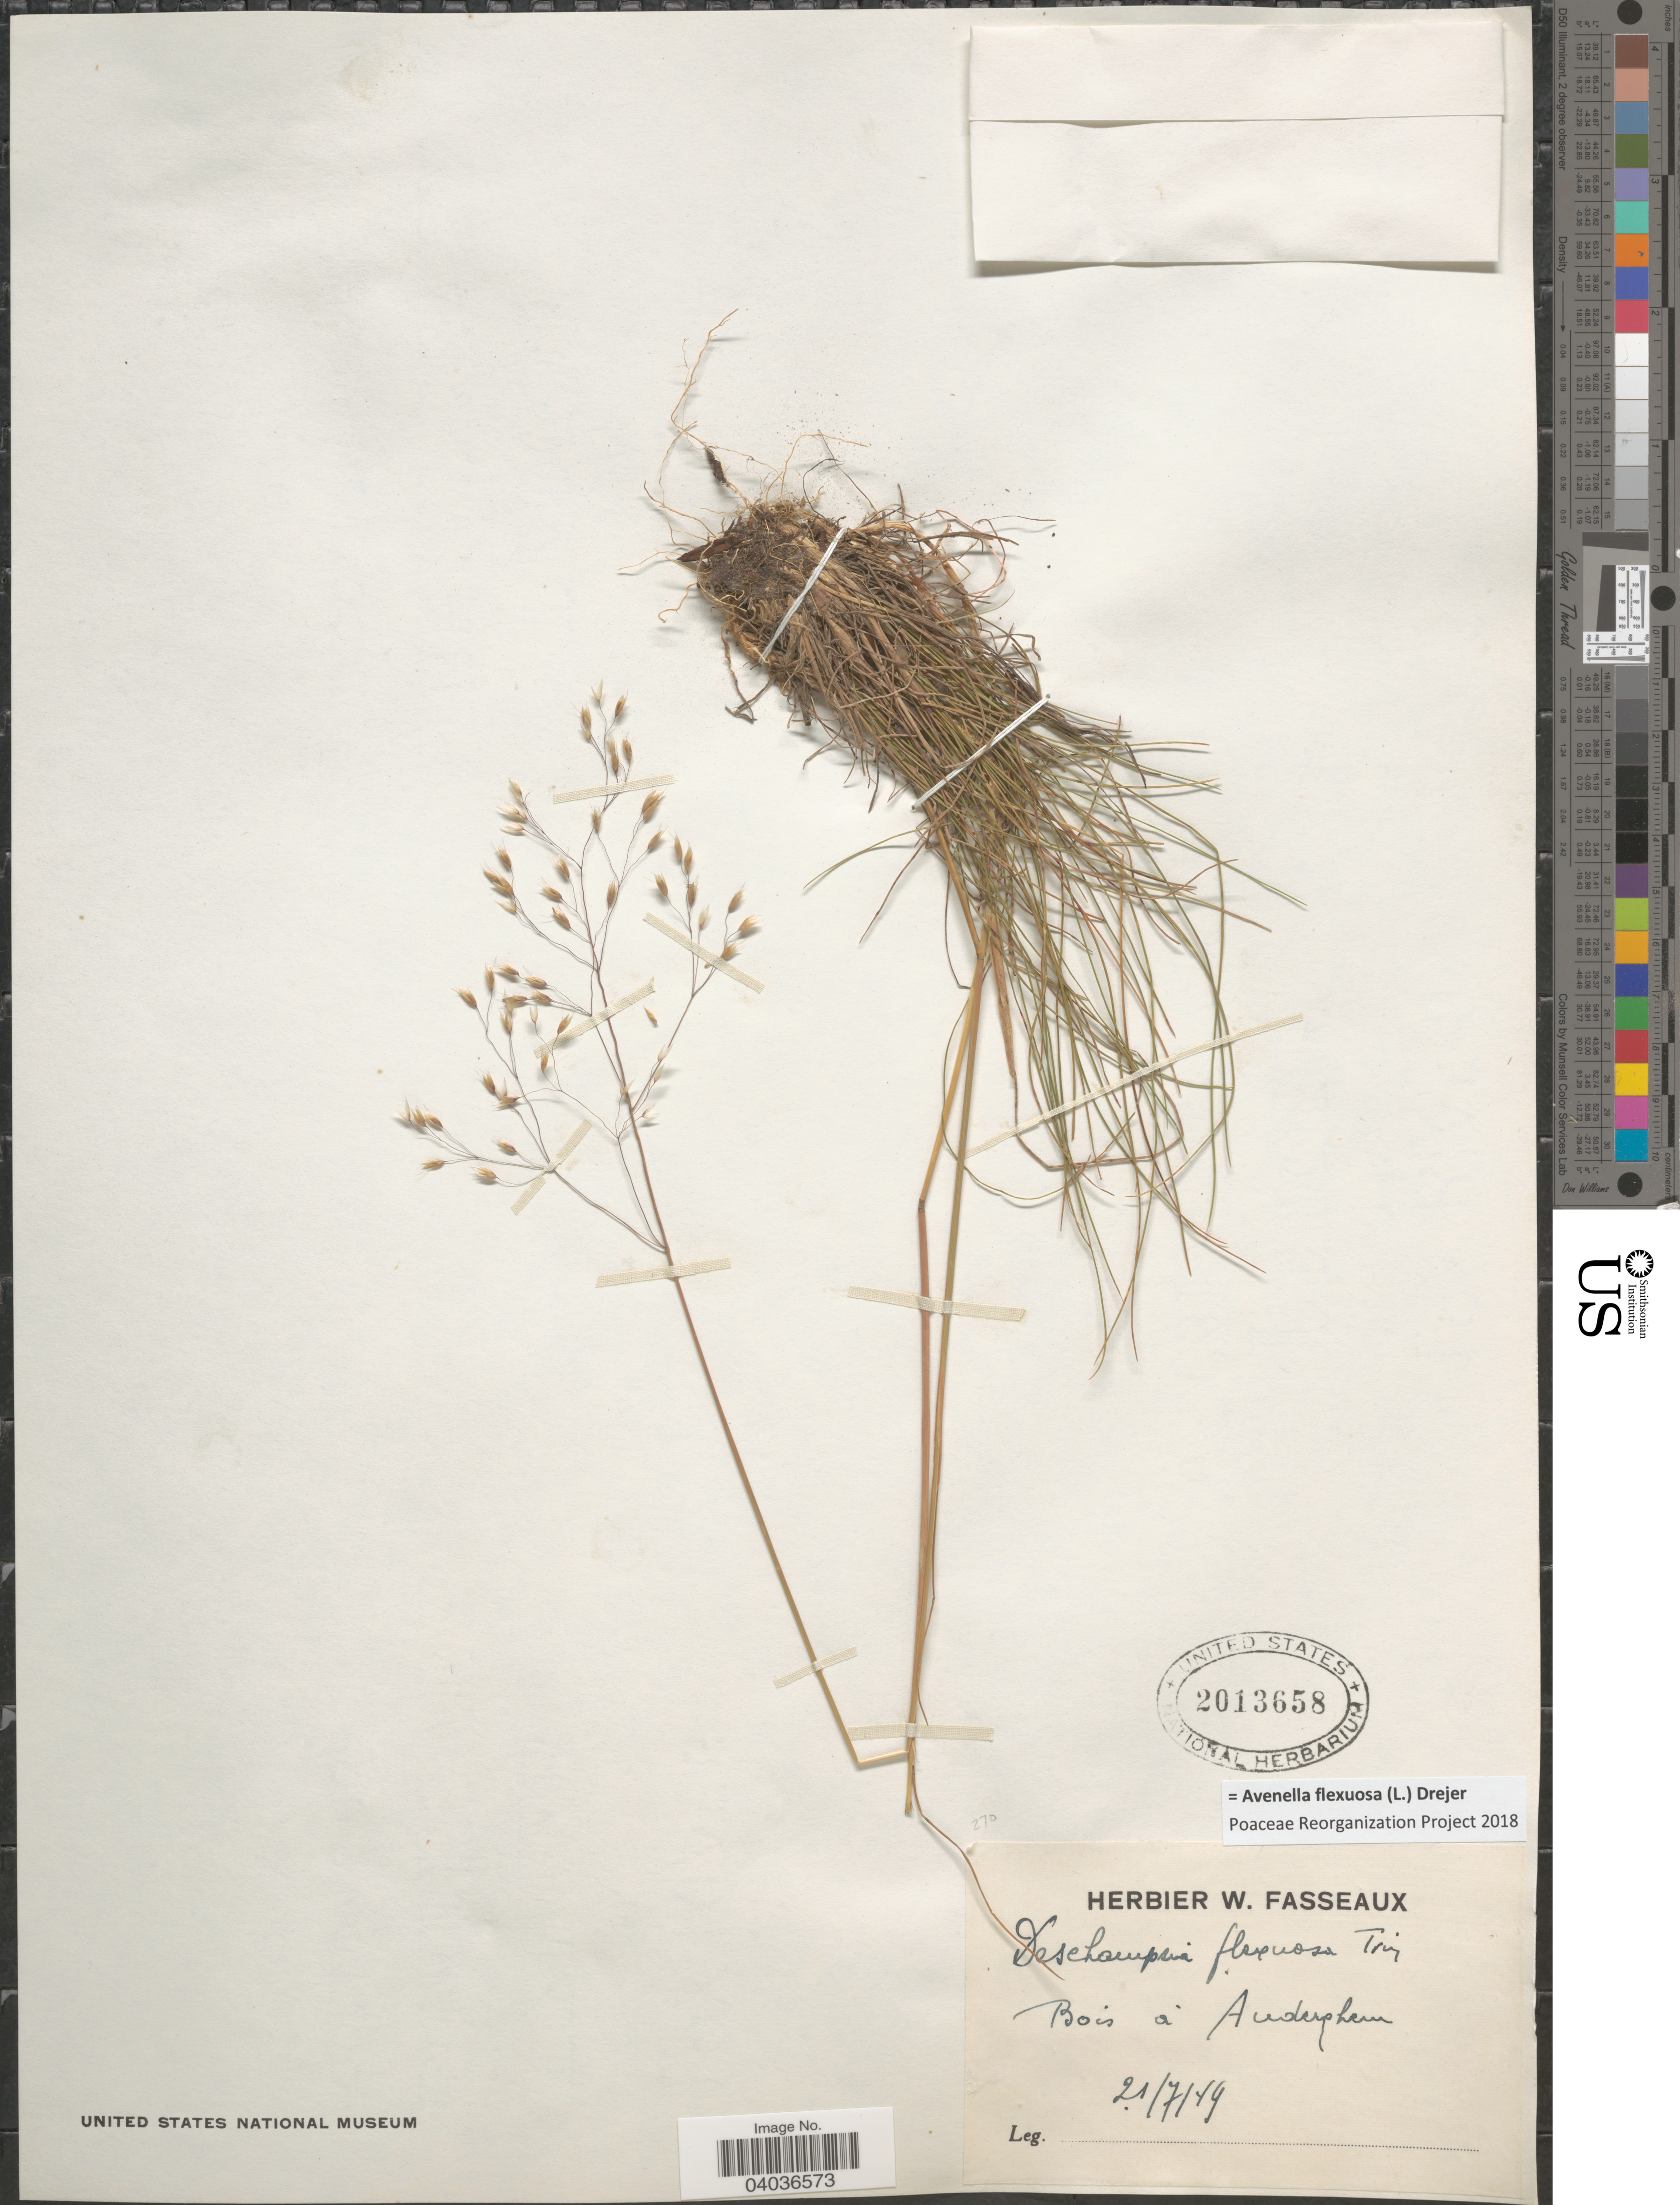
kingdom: Plantae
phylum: Tracheophyta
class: Liliopsida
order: Poales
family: Poaceae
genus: Avenella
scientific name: Avenella flexuosa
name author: (L.) Drejer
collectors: Ex herb. W. Fasseaux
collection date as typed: Transcribed d/m/y: 21/7/49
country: Belgium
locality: Bois à Auderghem.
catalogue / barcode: US 2013658